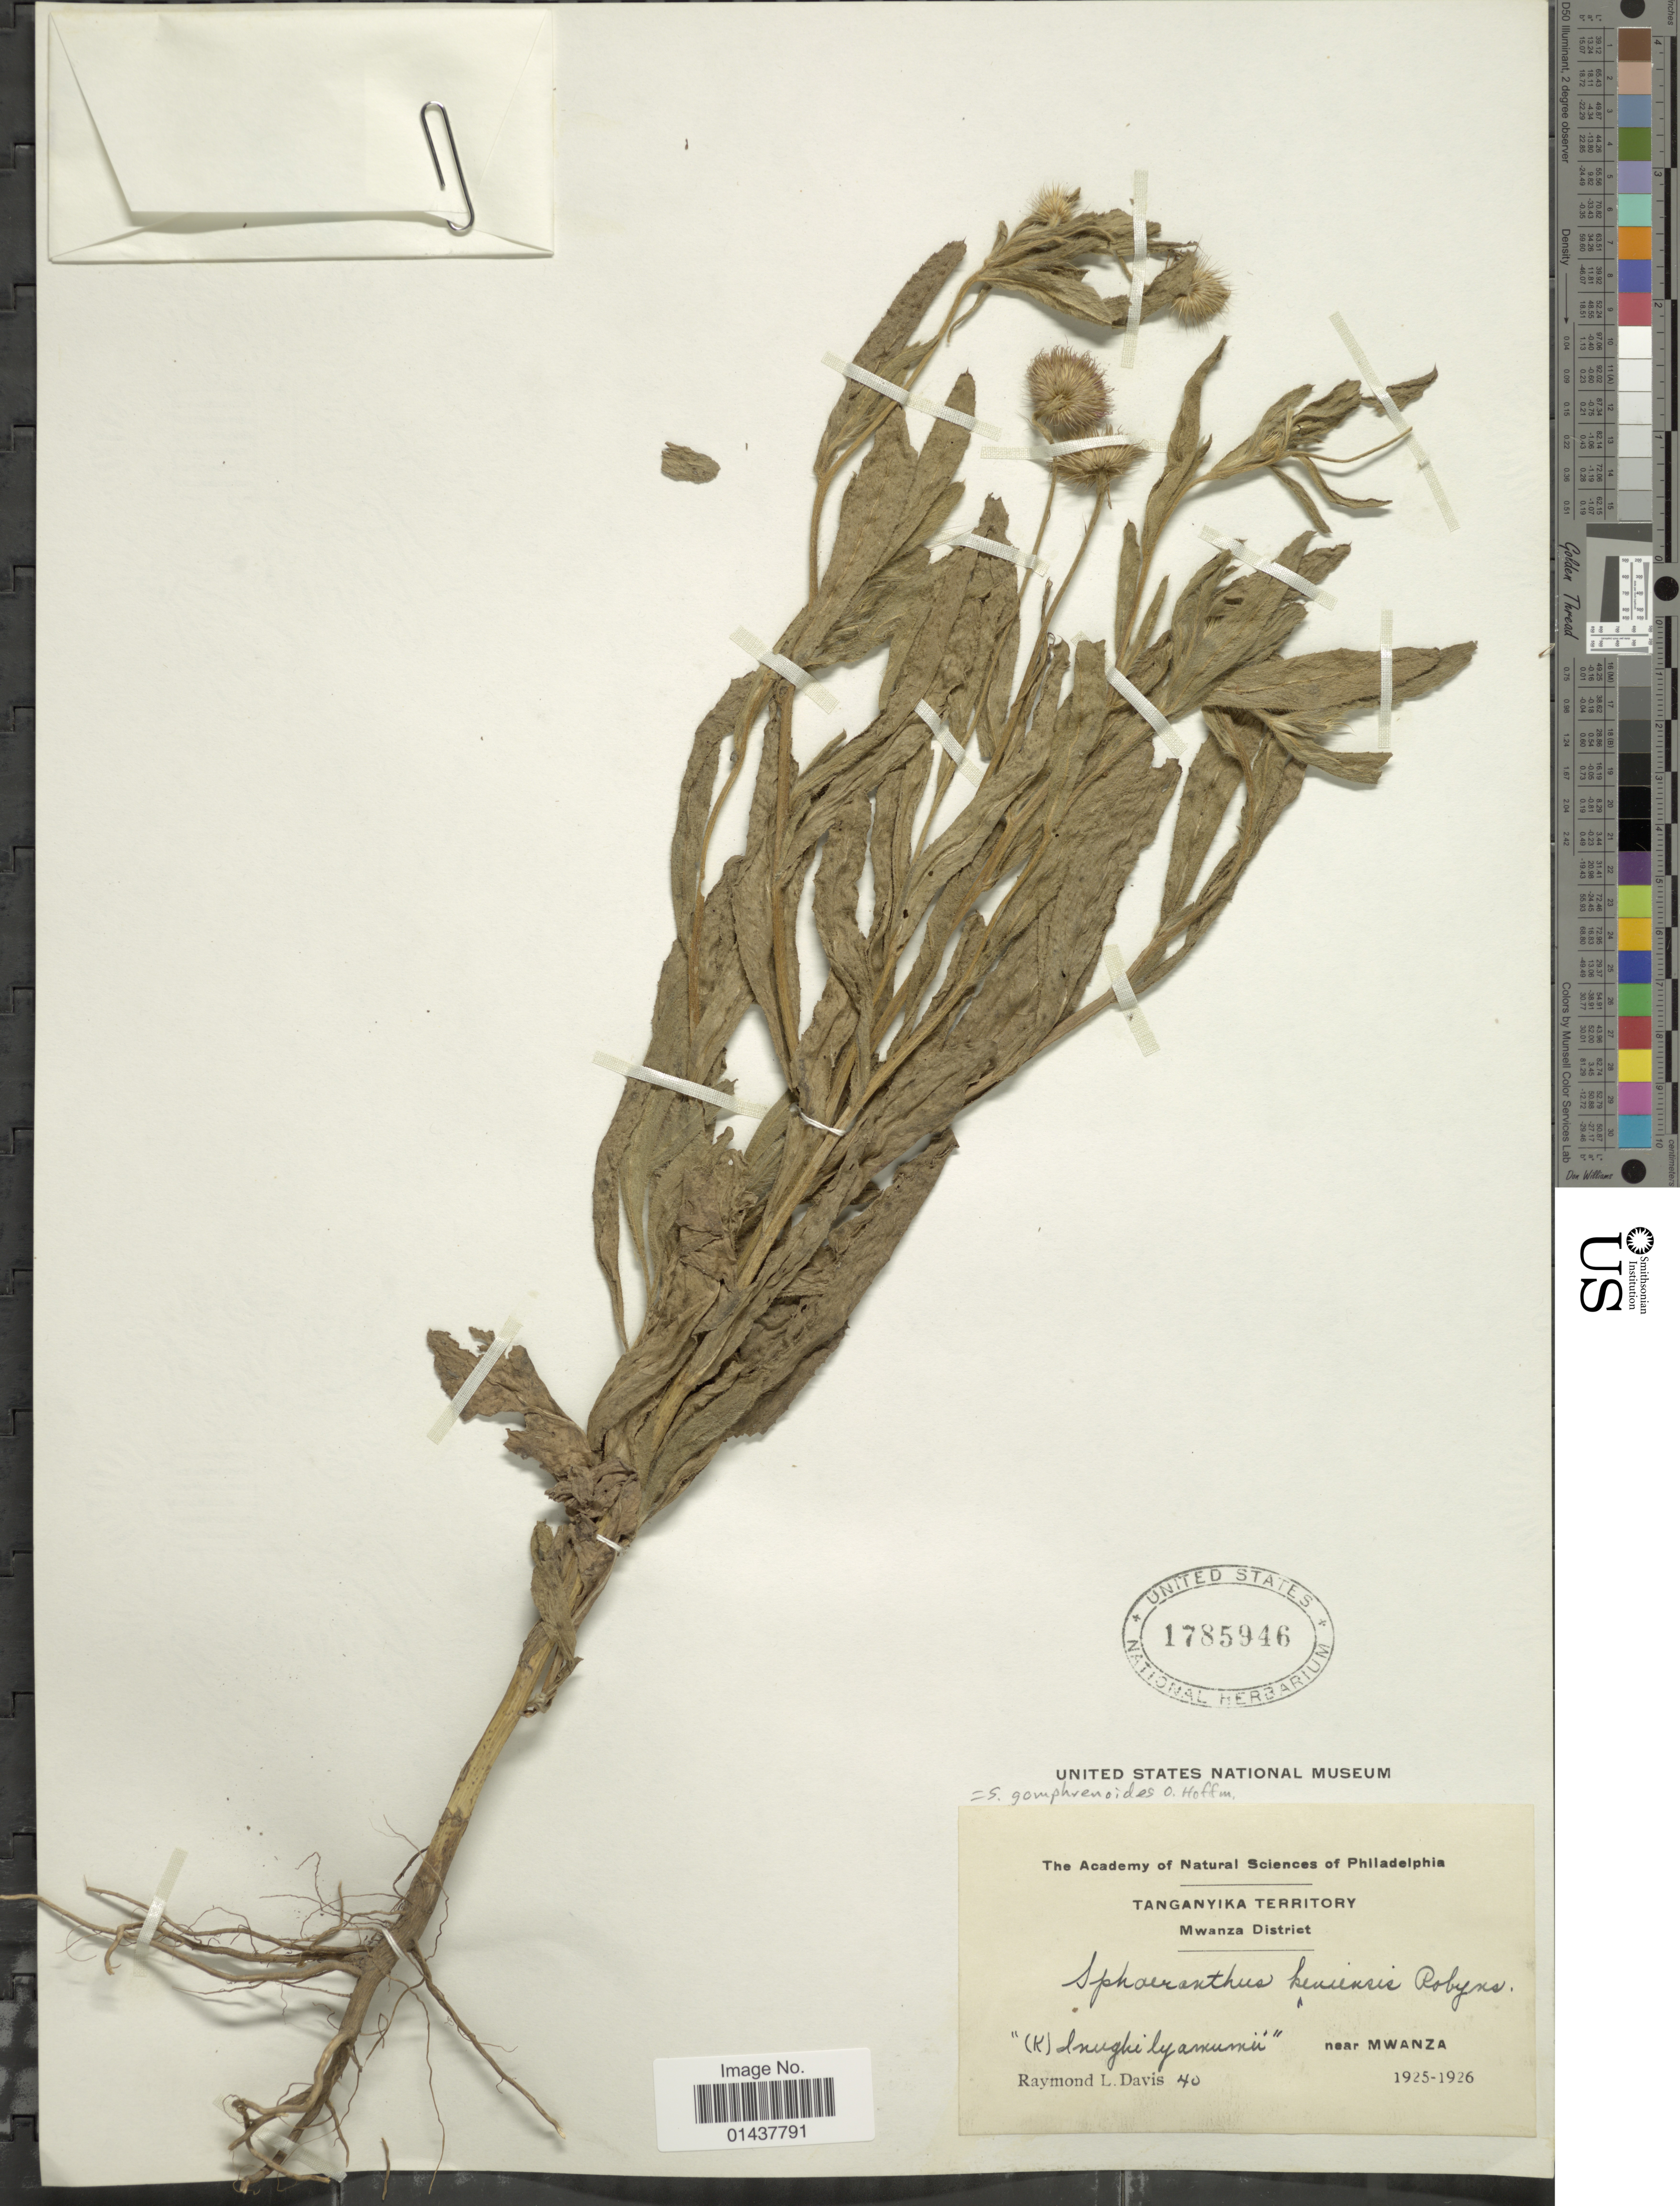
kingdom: Plantae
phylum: Tracheophyta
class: Magnoliopsida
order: Asterales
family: Asteraceae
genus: Sphaeranthus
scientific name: Sphaeranthus gomphrenoides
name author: O. Hoffm.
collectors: R. Davis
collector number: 40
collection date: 1925/1926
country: Tanzania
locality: Tanganyika Territory, Mwanza District, near Mwanza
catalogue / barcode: US 1785946